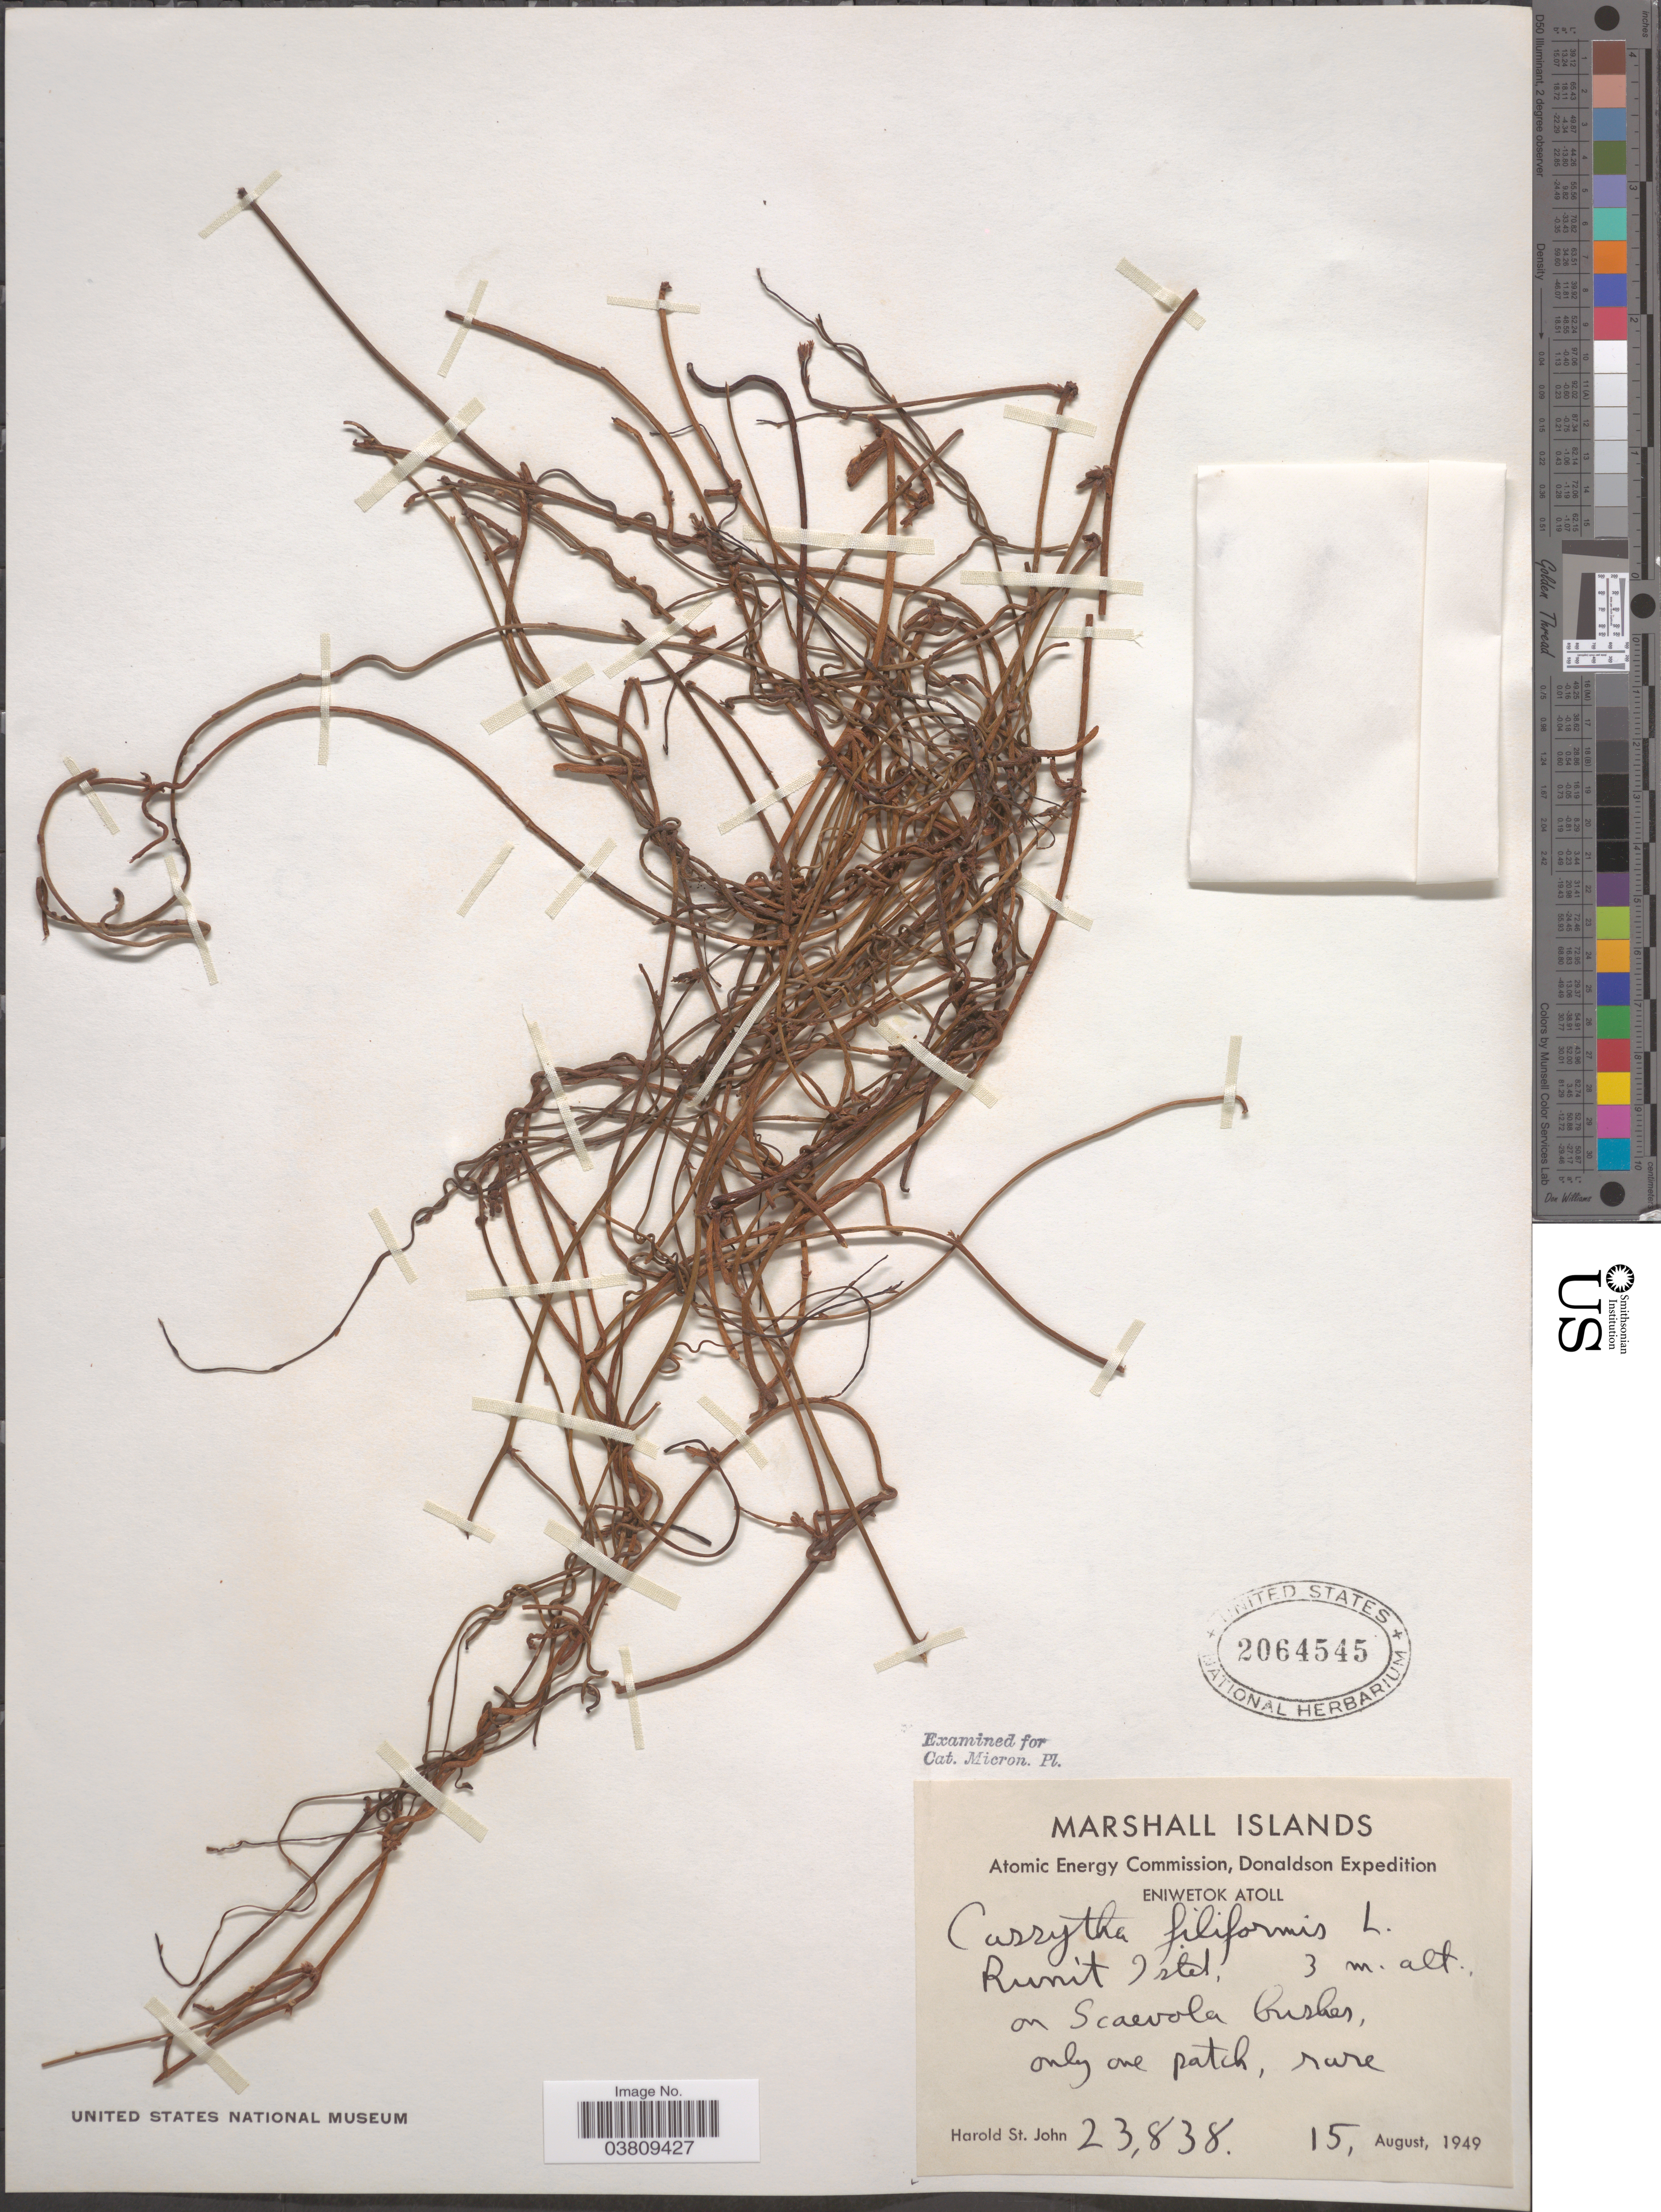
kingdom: Plantae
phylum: Tracheophyta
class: Magnoliopsida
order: Laurales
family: Lauraceae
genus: Cassytha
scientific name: Cassytha filiformis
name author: L.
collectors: H. St. John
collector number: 23838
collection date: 1949-08-15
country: Marshall Islands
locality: Eniwetok Atoll. Runit Islet.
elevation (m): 3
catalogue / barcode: US 2064545